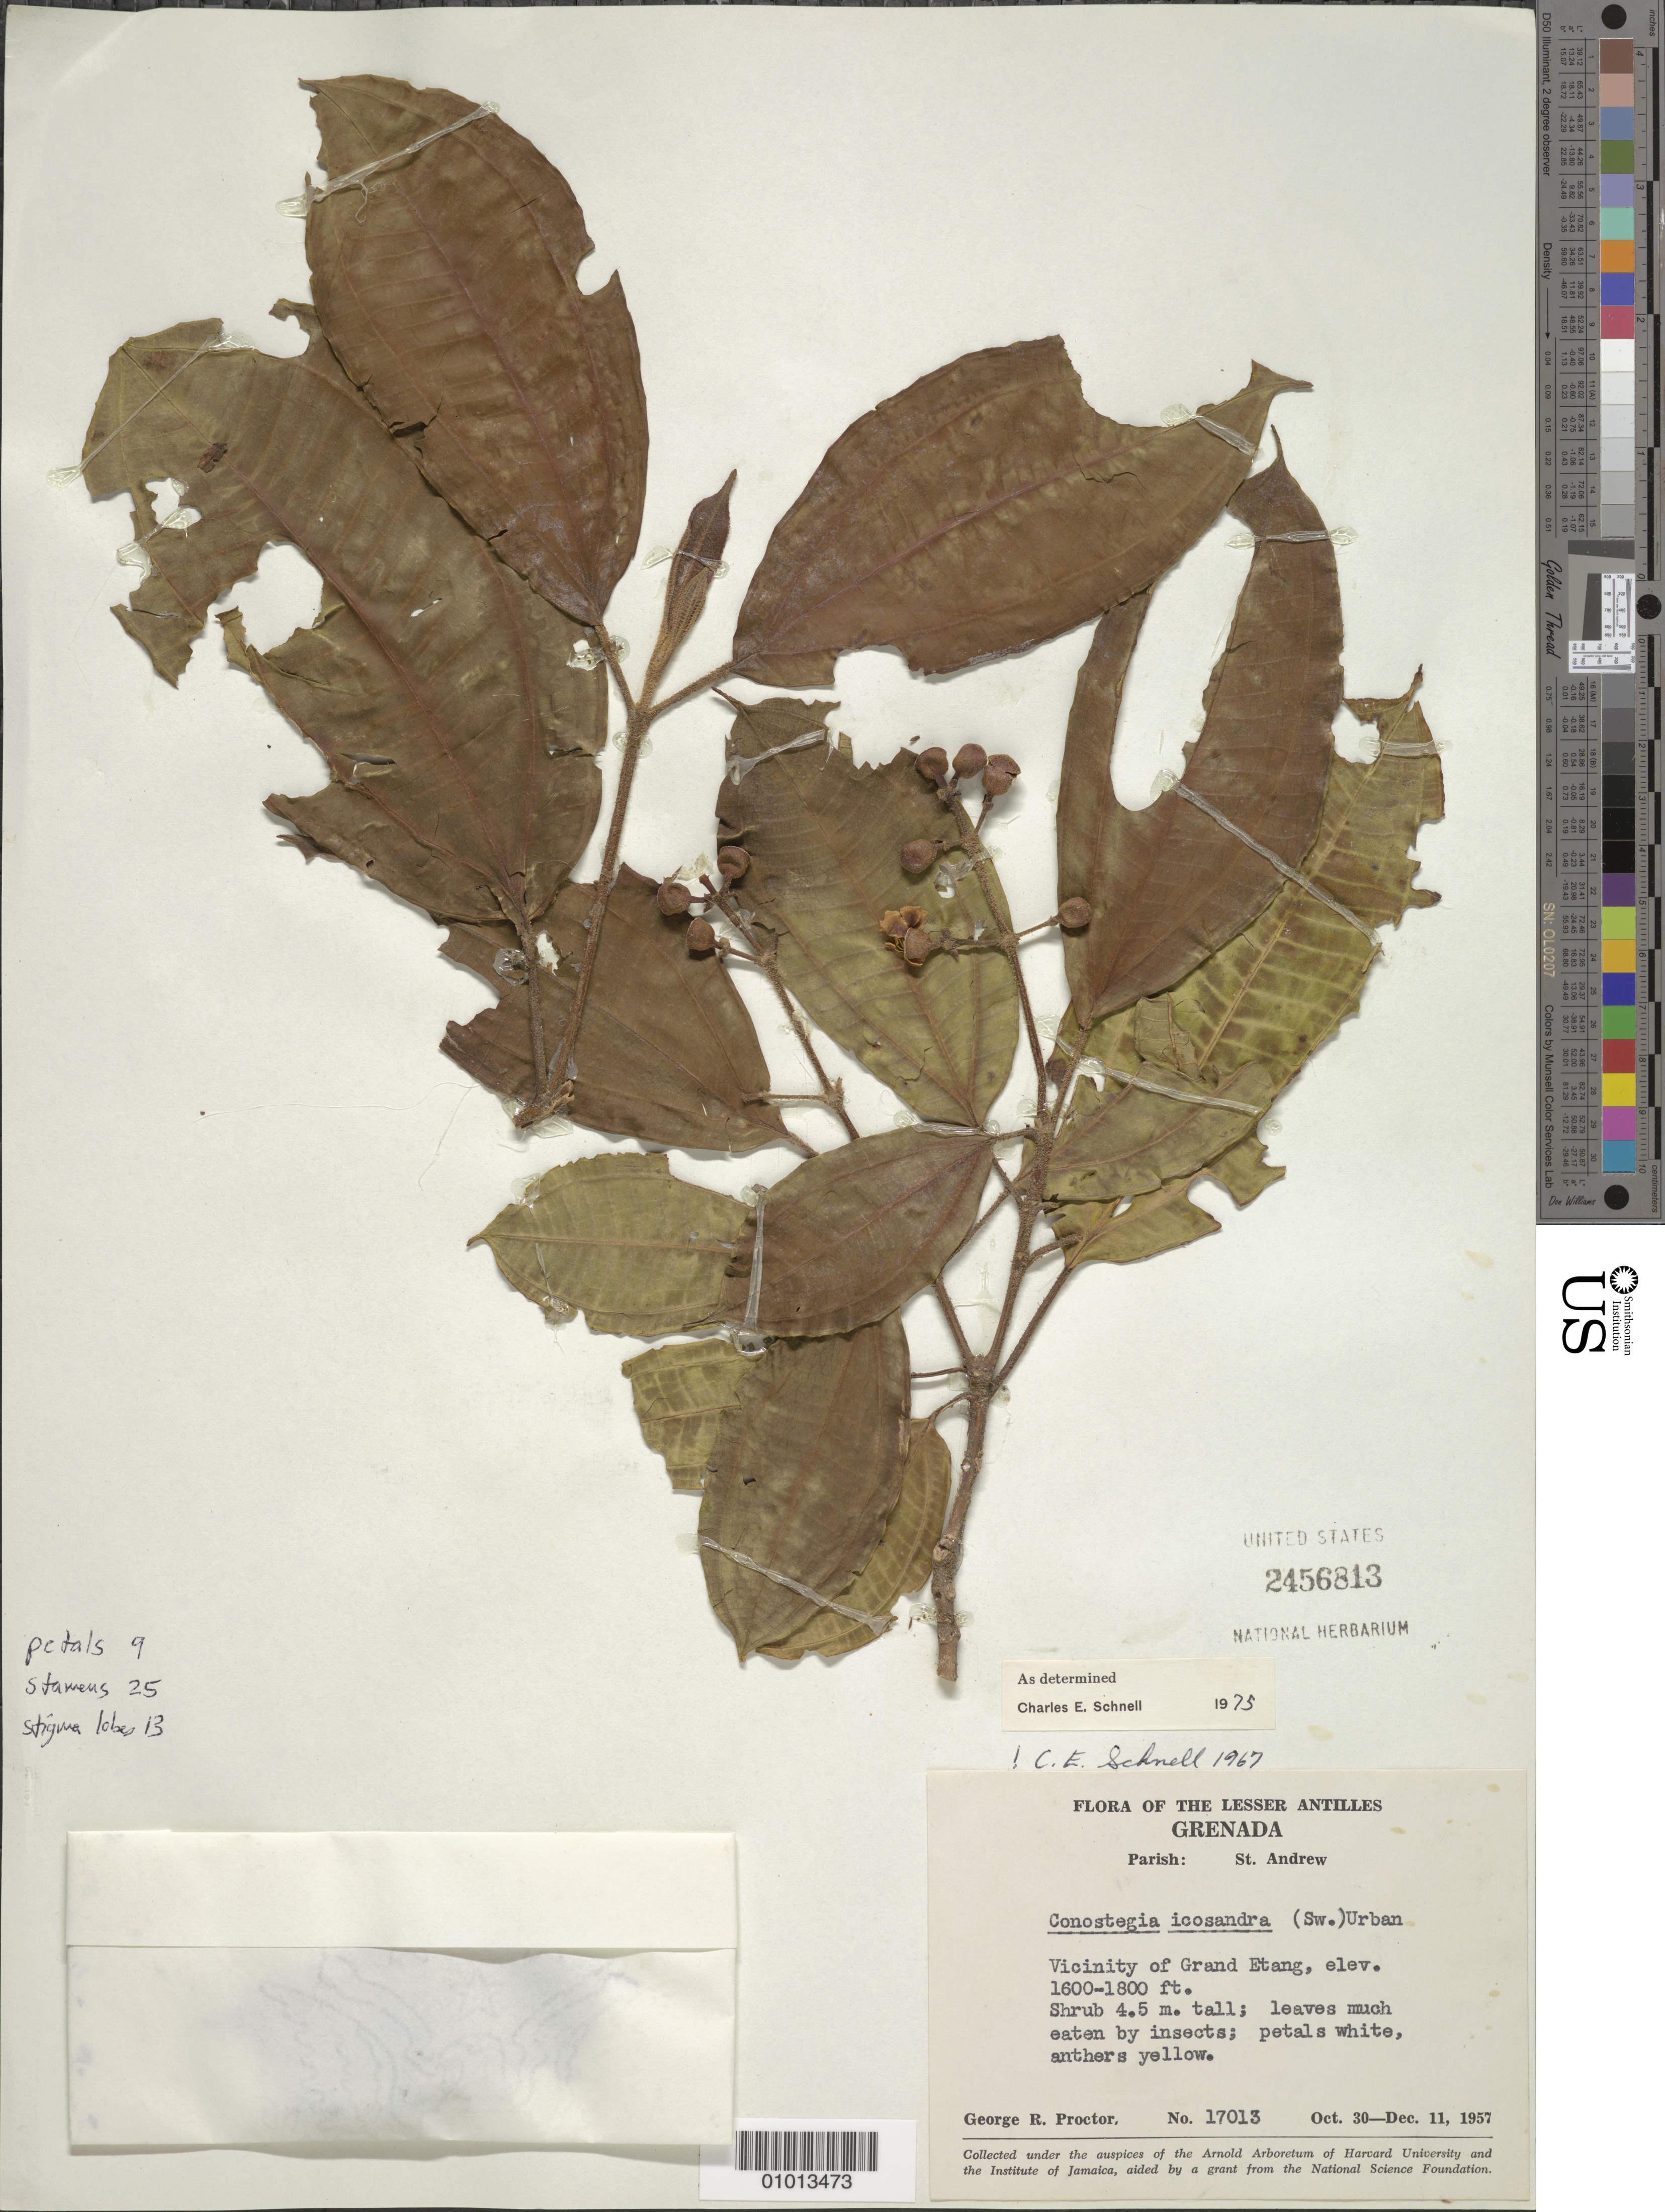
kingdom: Plantae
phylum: Tracheophyta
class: Magnoliopsida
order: Myrtales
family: Melastomataceae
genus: Conostegia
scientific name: Conostegia icosandra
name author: (Sw.) Urb.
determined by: Schnell, C. E.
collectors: G. R. Proctor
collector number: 17013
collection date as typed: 30 Oct 1957 to 11 Dec 1957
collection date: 1957-10-30/1957-12-11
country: Grenada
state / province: Saint Andrew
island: Grenada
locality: Vicinity of Grand Etang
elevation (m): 488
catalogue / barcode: US 2456813